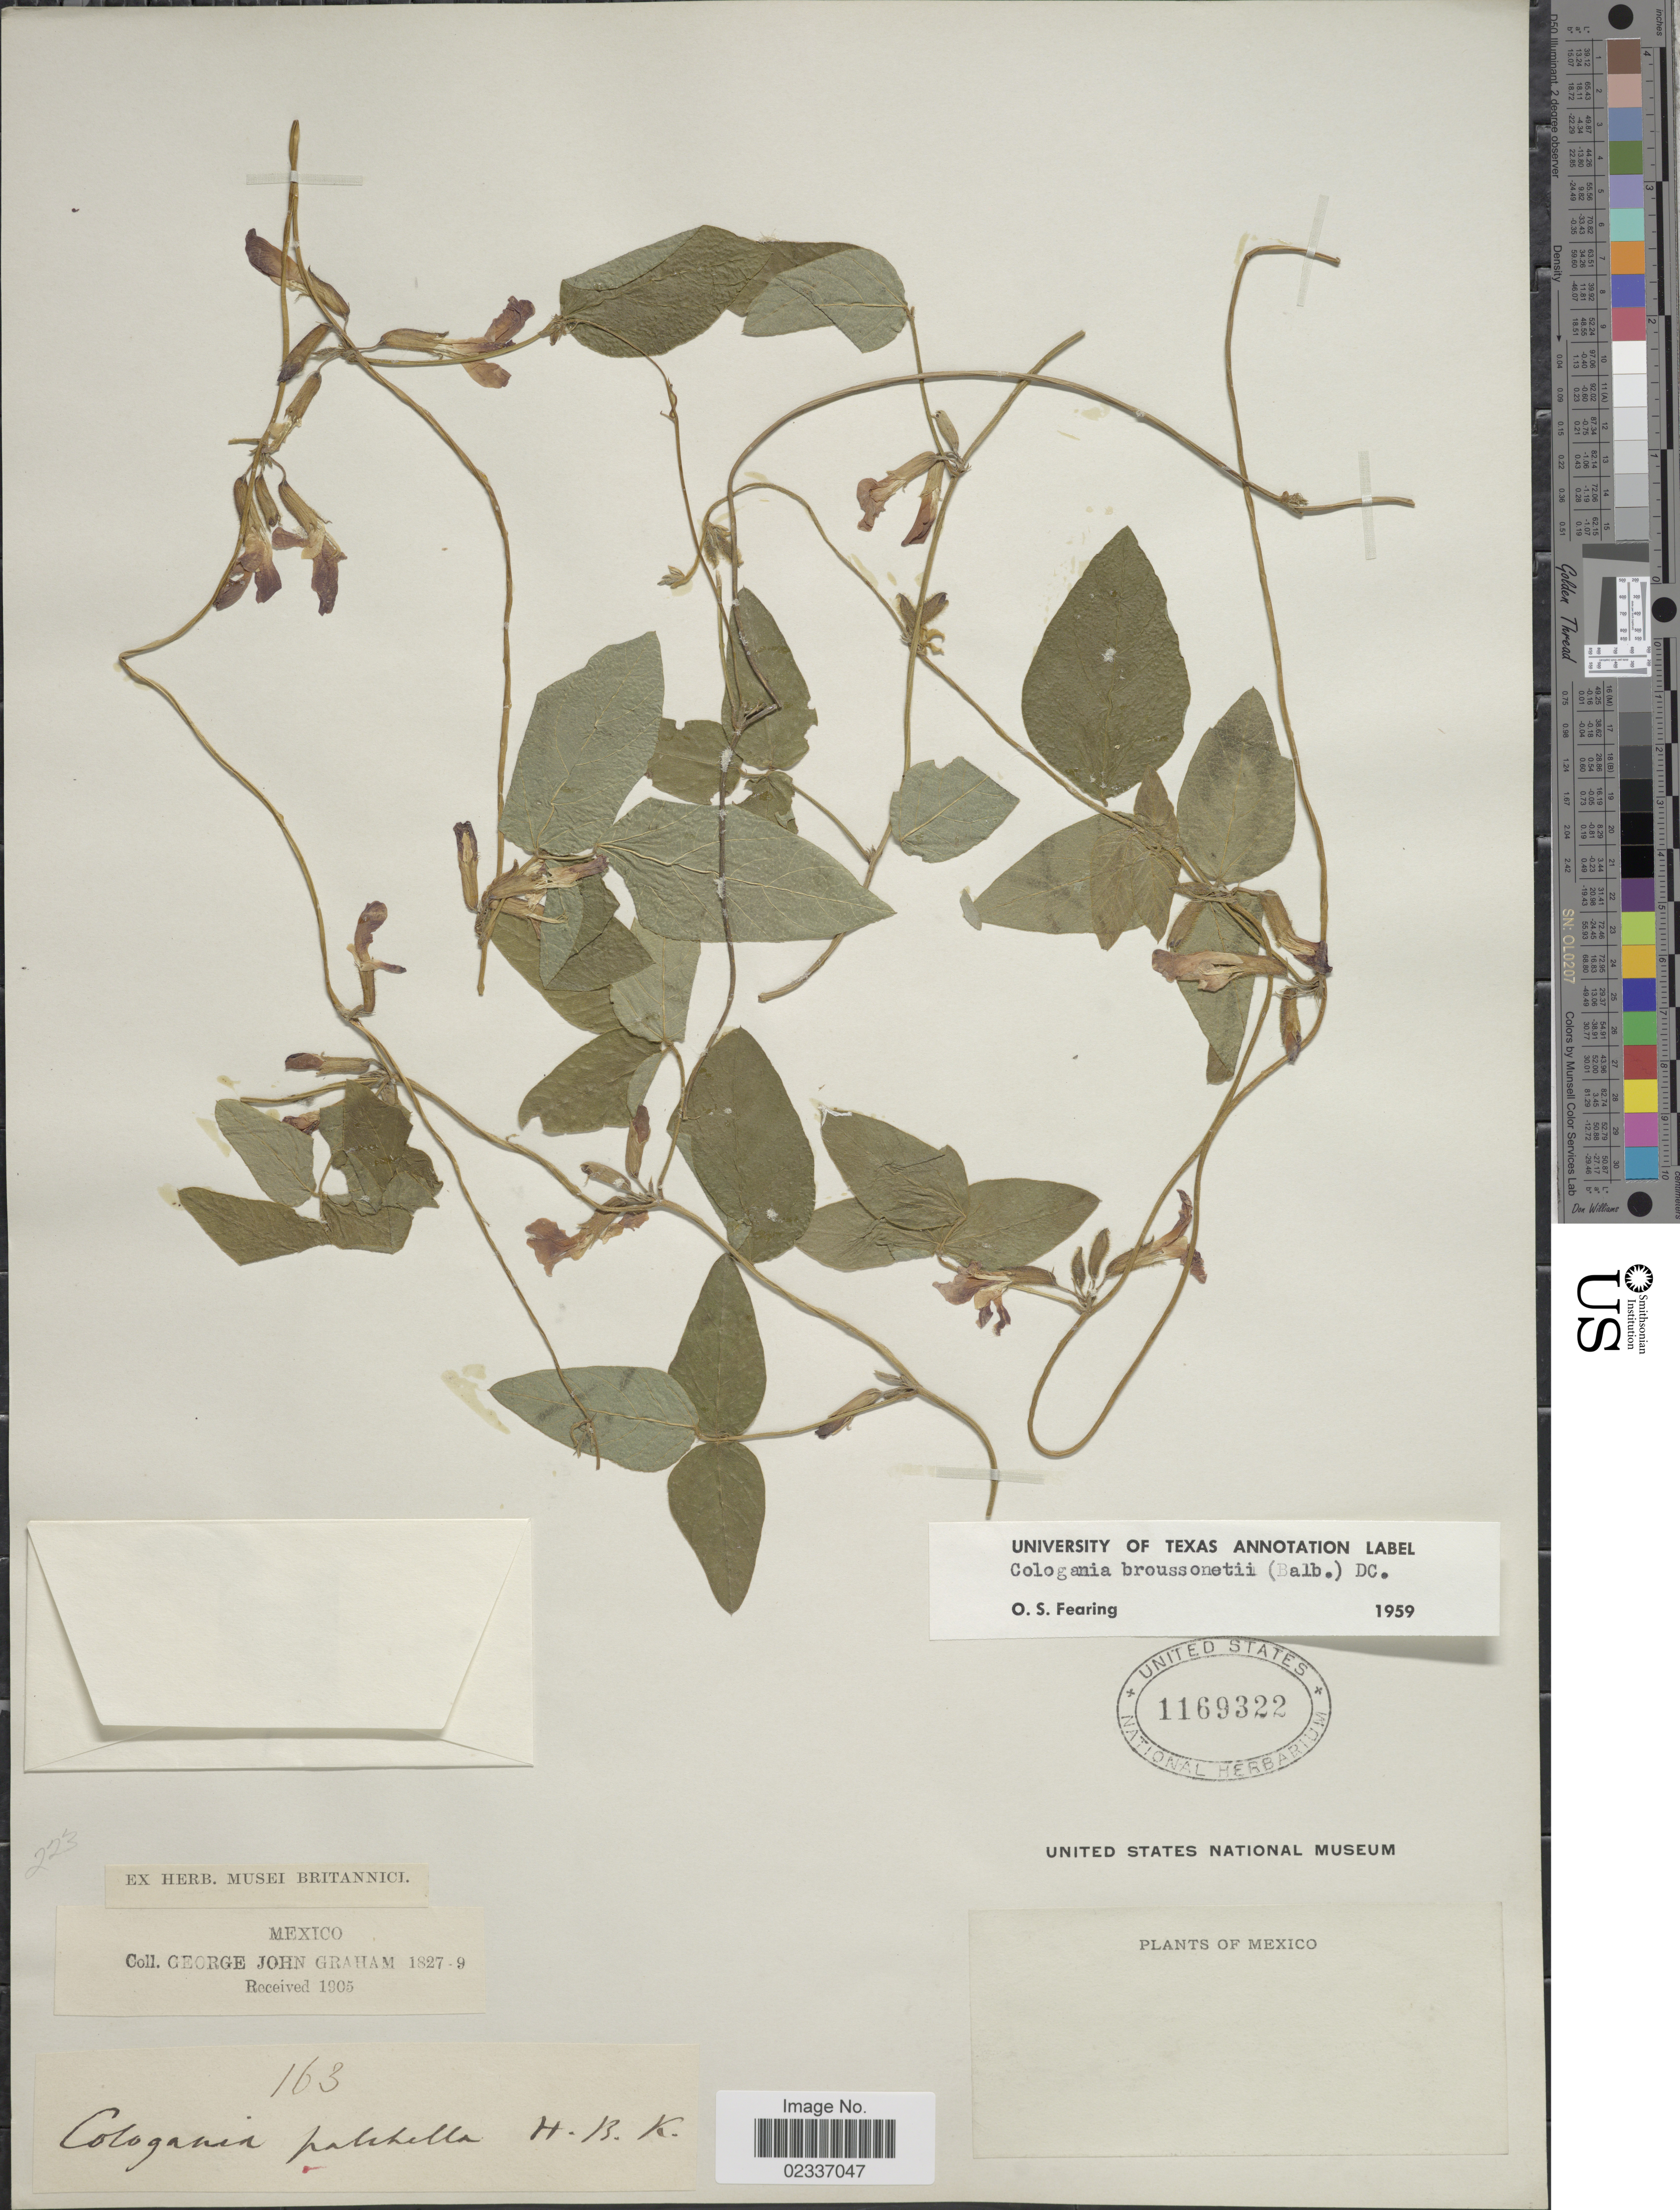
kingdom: Plantae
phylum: Tracheophyta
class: Magnoliopsida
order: Fabales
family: Fabaceae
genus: Cologania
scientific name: Cologania broussonetii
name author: (Balb.) DC.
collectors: J. Graham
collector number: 163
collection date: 1827/1829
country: United States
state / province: New Mexico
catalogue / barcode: US 1169322